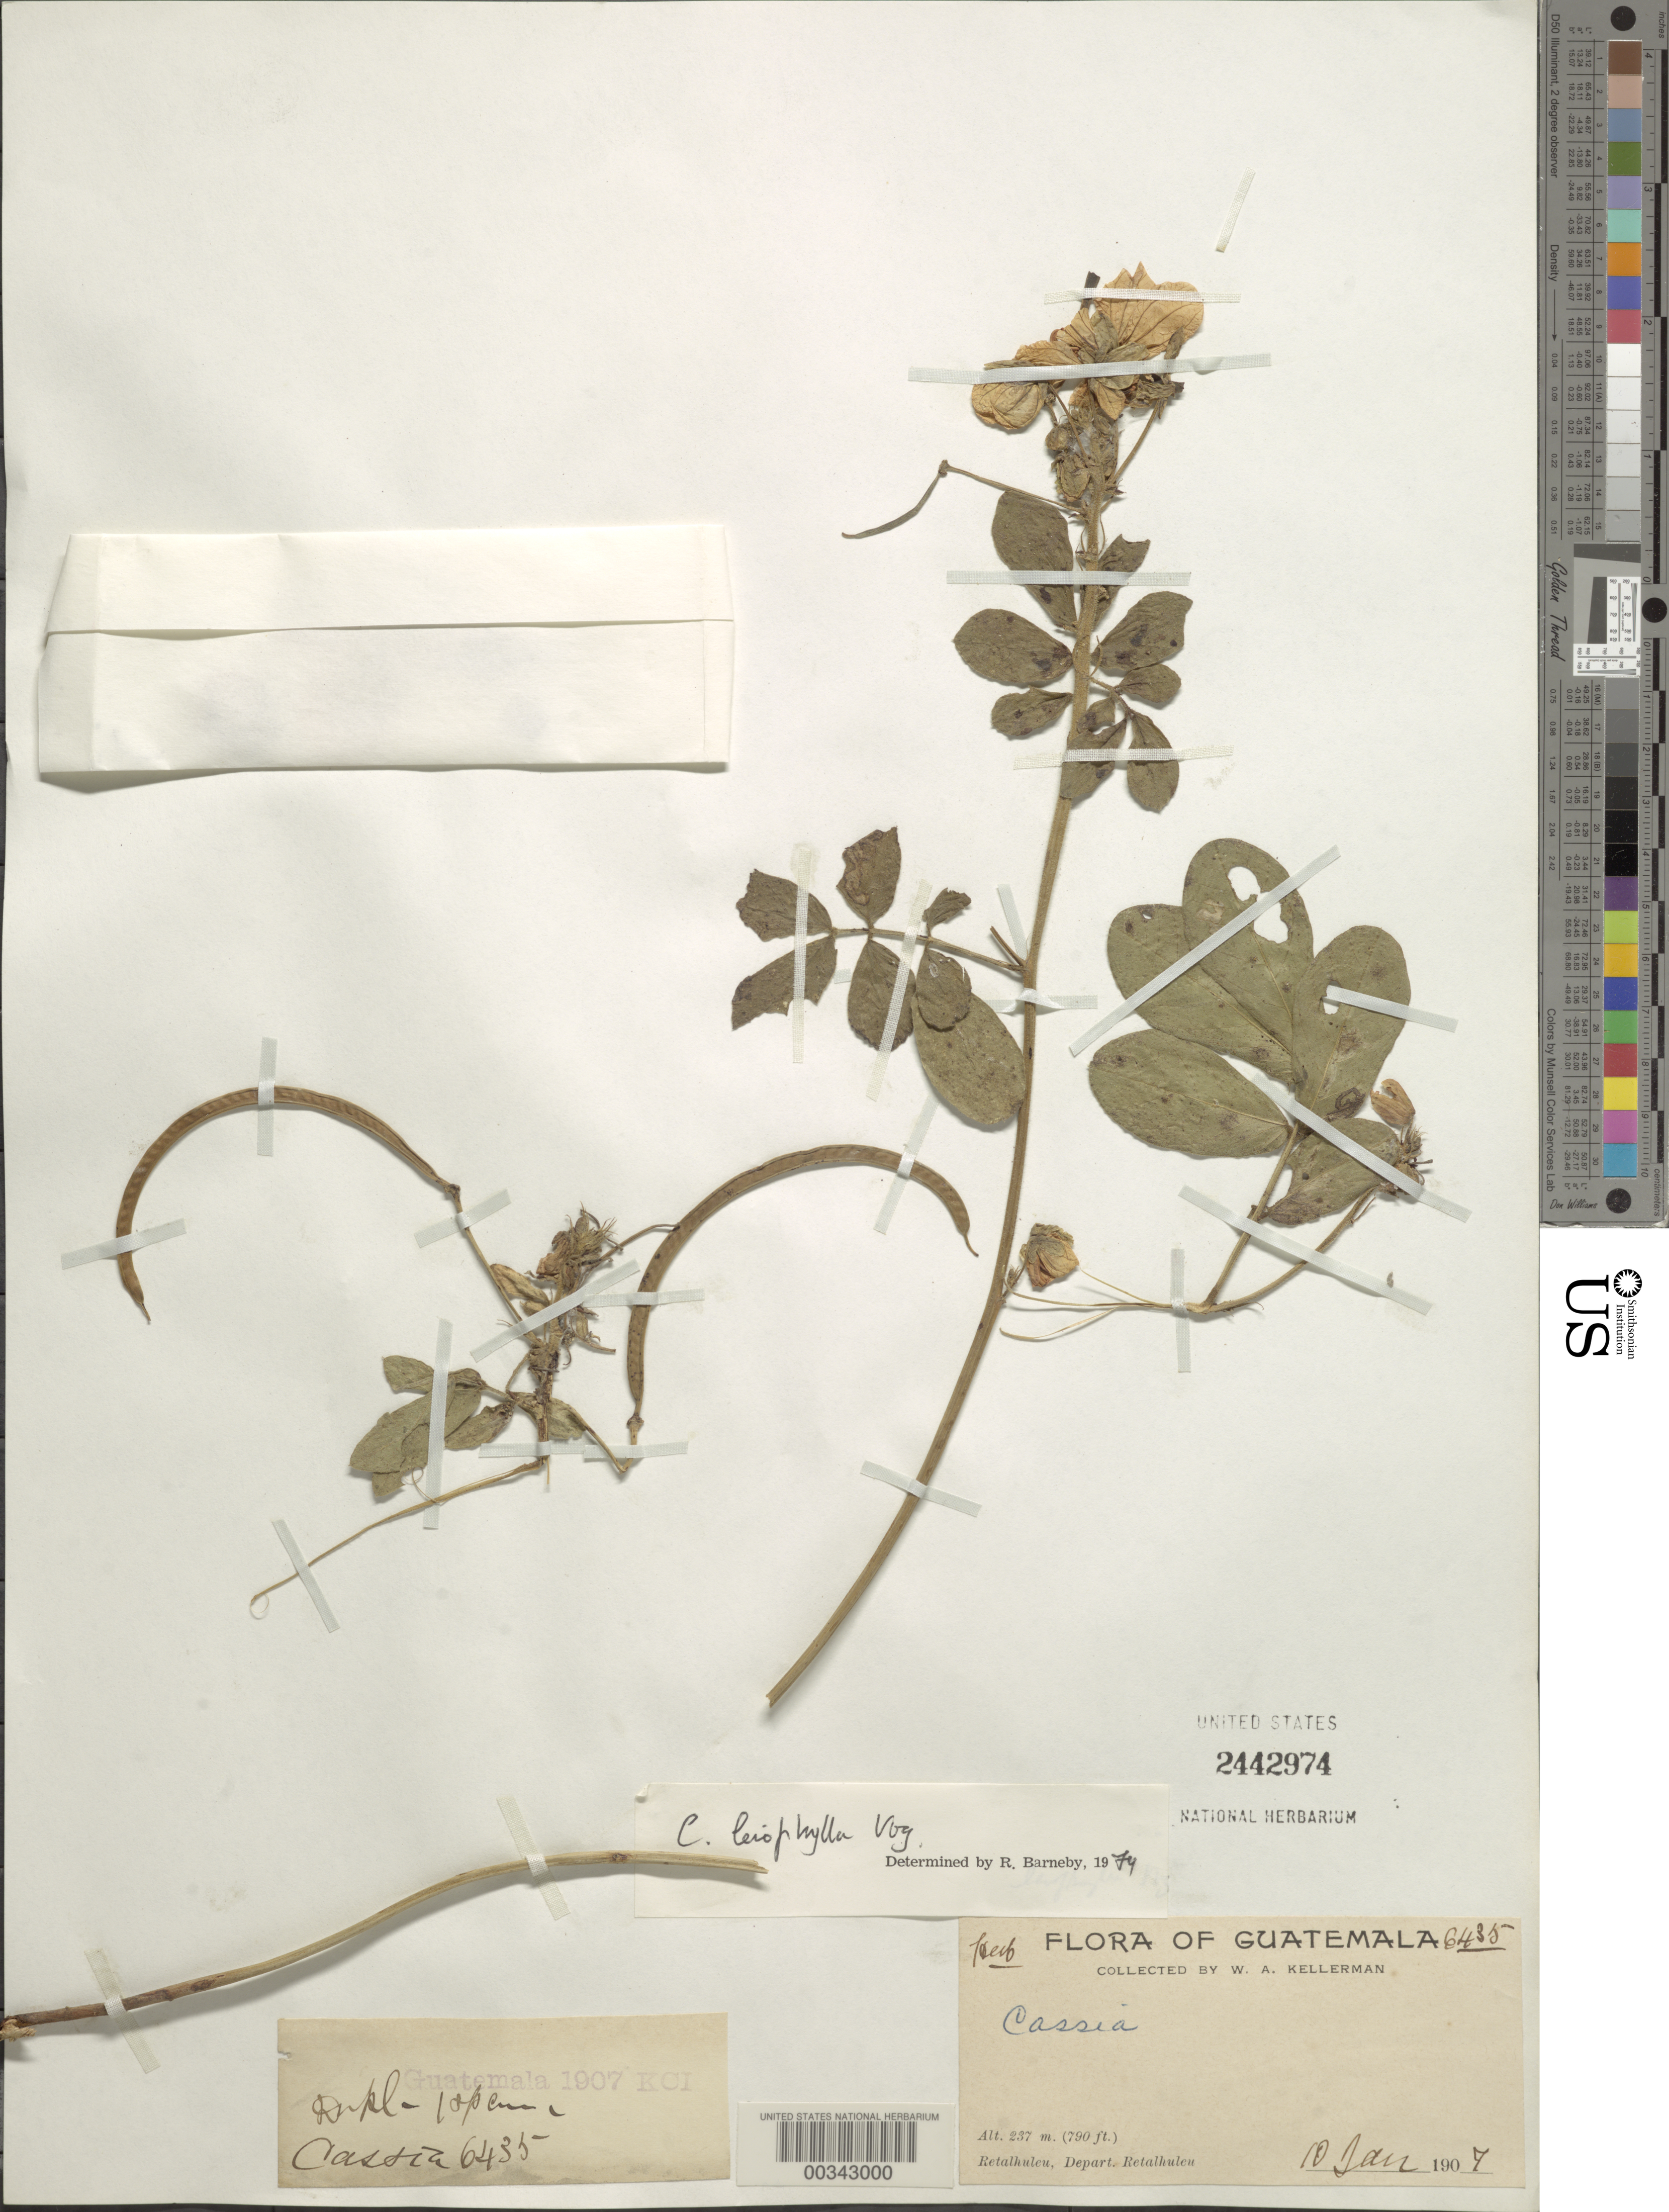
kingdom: Plantae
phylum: Tracheophyta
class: Magnoliopsida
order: Fabales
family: Fabaceae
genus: Senna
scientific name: Senna leiophylla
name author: (Vogel) H.S. Irwin & Barneby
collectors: W. A. Kellerman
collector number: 6435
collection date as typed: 10 Jan 1907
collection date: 1907-01-10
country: Guatemala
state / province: Retalhuleu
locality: Retalhuleu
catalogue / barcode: US 2442974